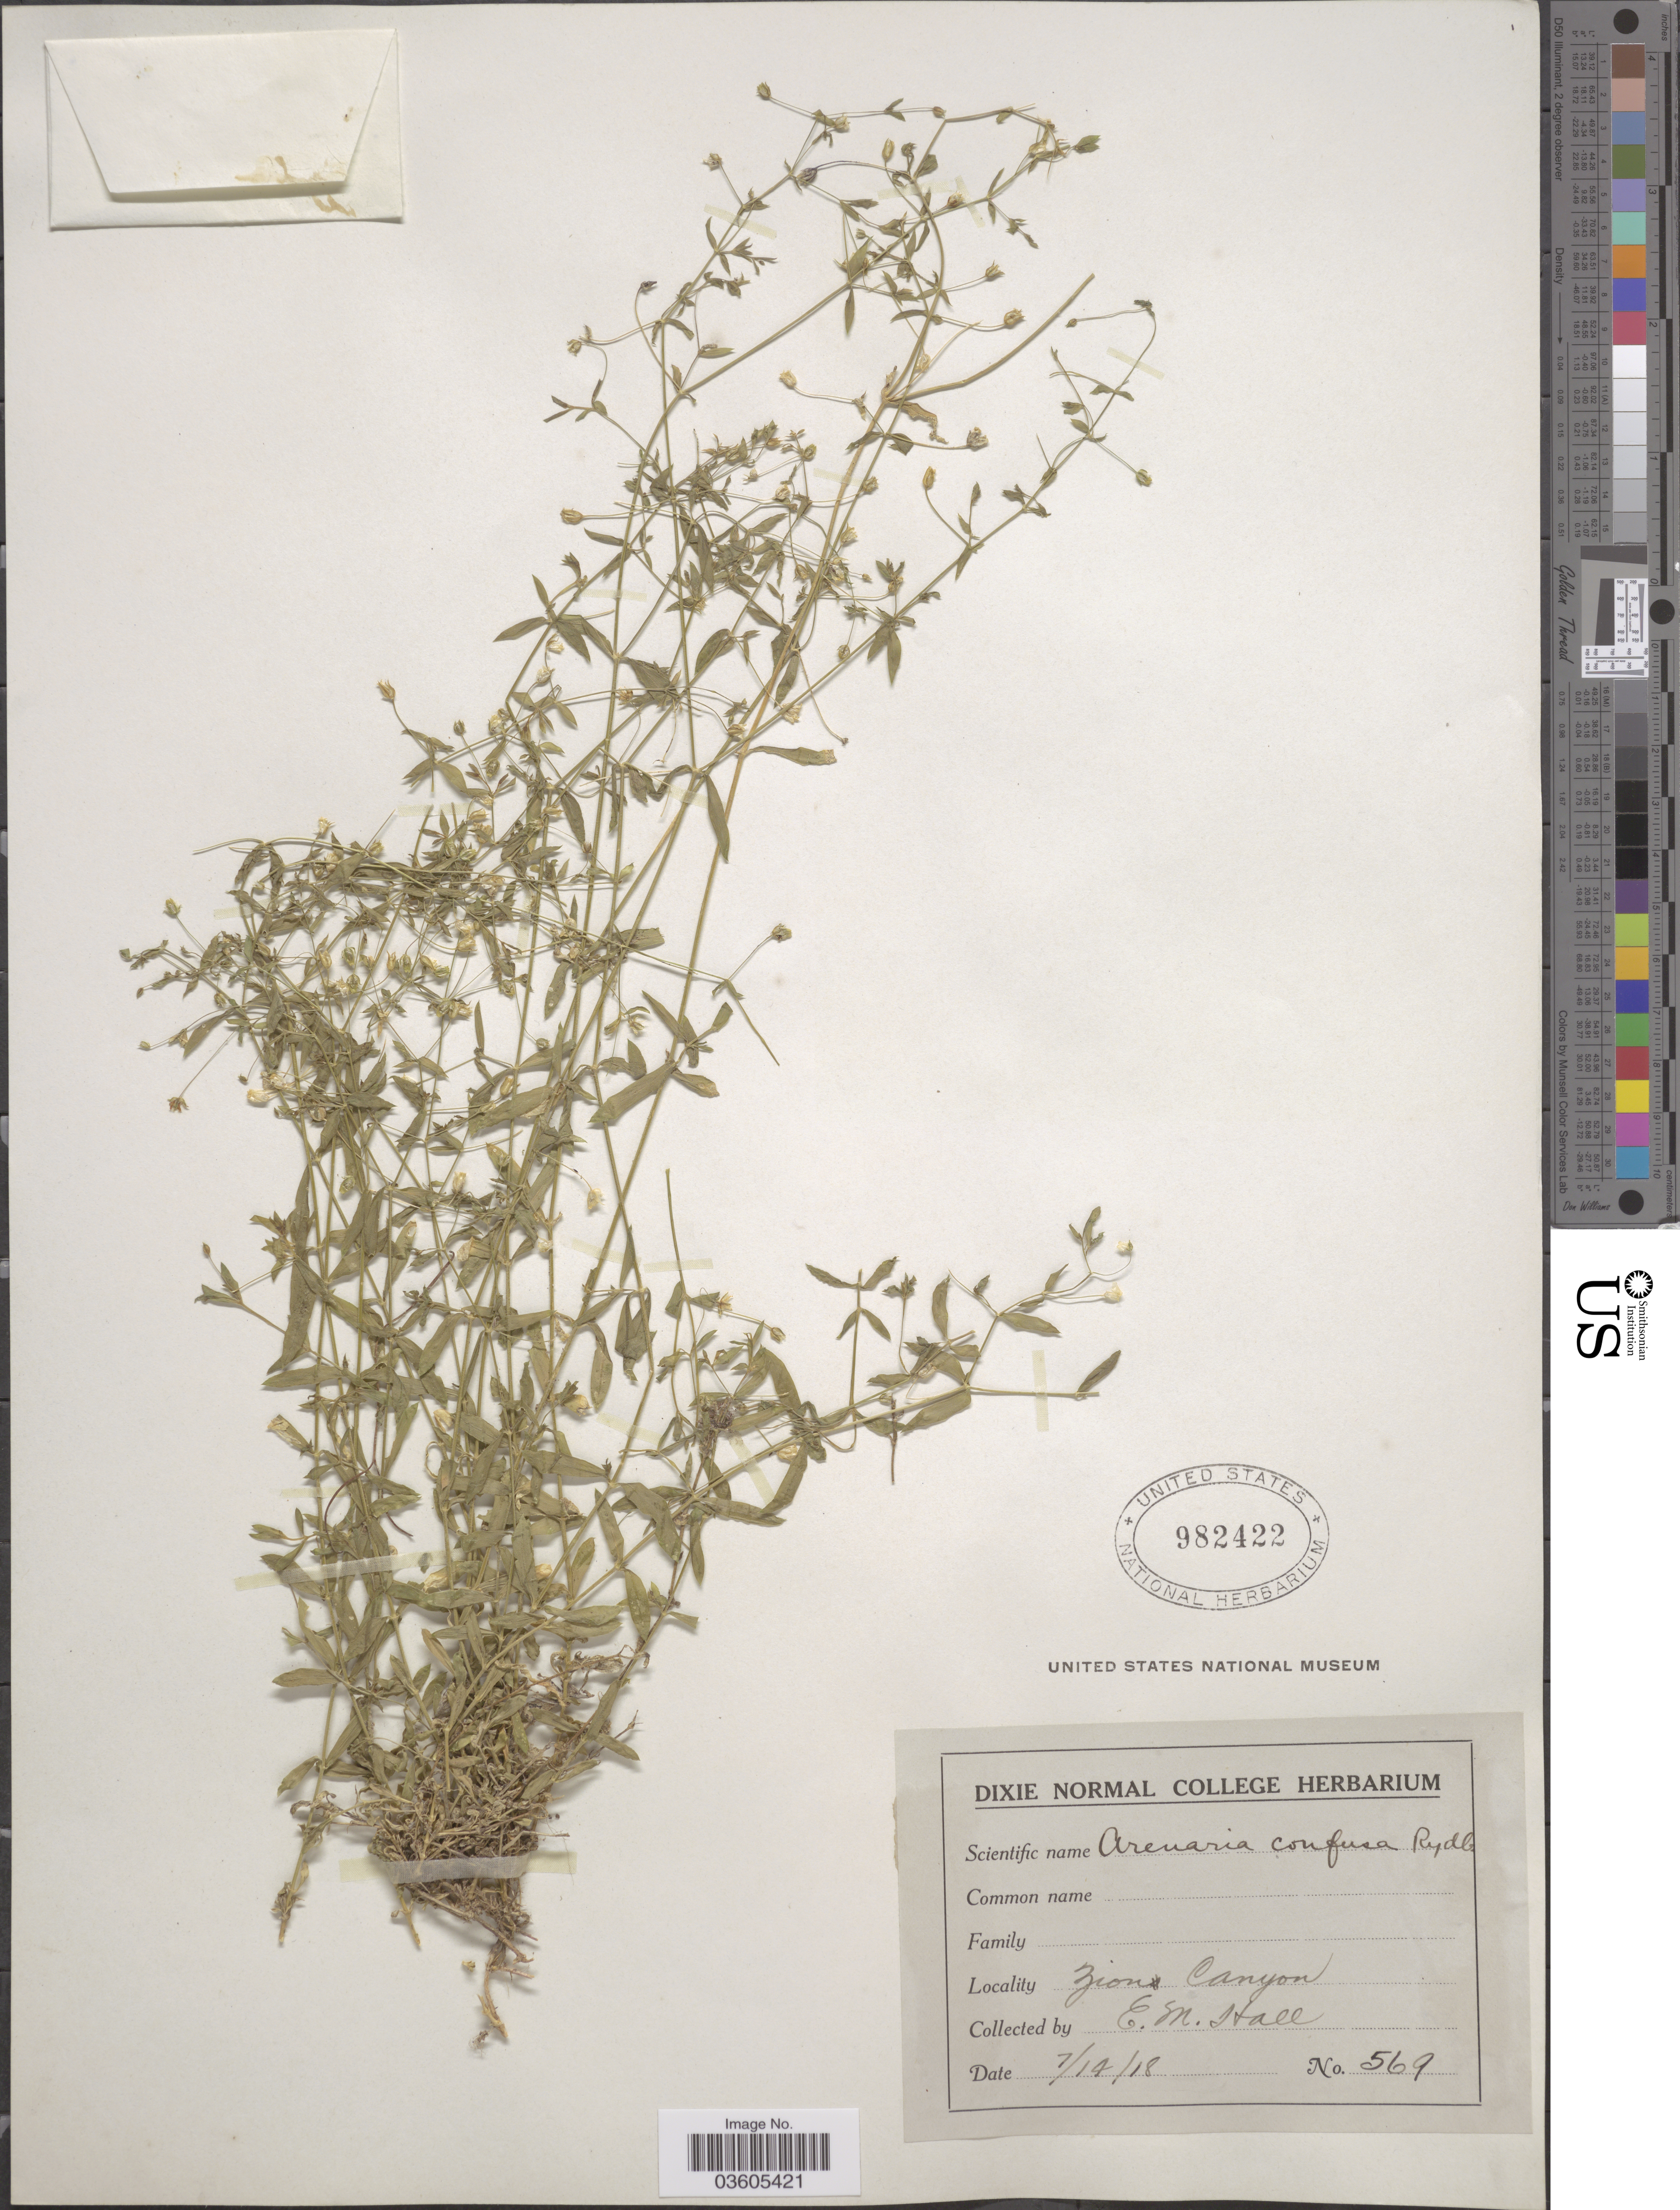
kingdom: Plantae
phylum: Tracheophyta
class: Magnoliopsida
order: Caryophyllales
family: Caryophyllaceae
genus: Arenaria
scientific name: Arenaria confusa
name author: Rydb.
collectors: E. Hall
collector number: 569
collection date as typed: Transcribed d/m/y: 14/7/18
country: United States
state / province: Utah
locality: Zion Canyon.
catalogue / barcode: US 982422